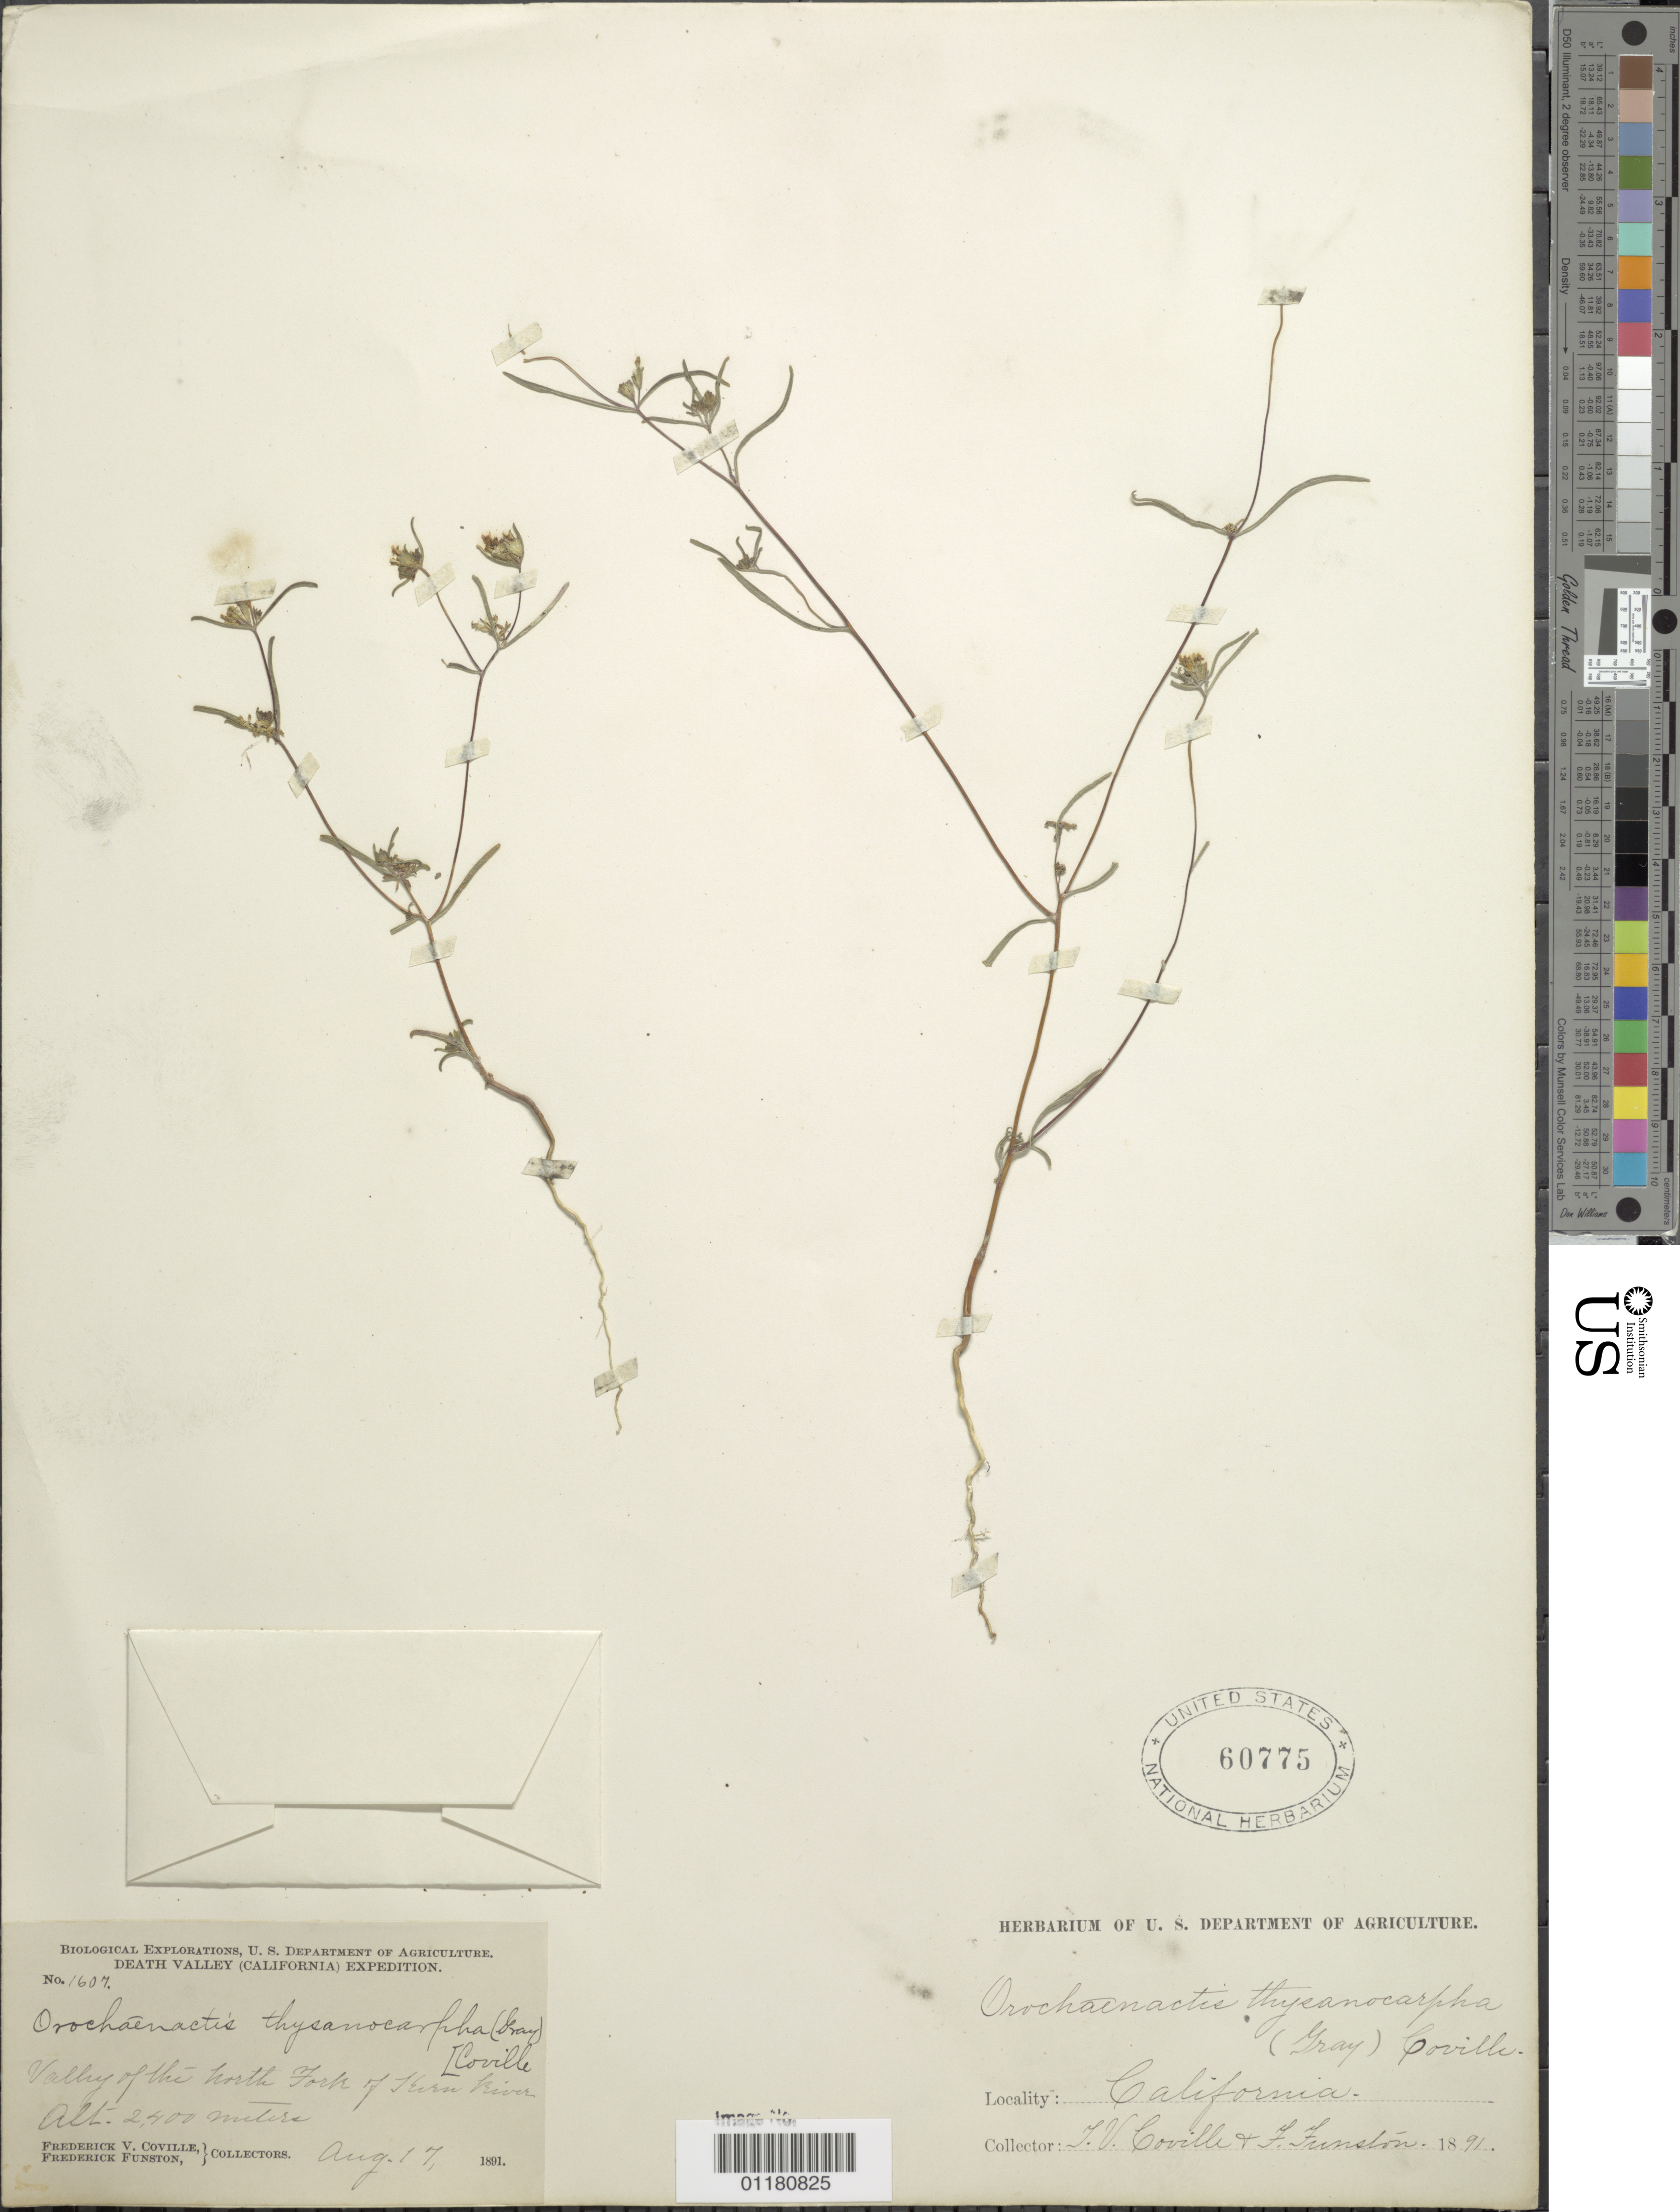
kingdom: Plantae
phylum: Tracheophyta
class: Magnoliopsida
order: Asterales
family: Asteraceae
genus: Orochaenactis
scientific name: Orochaenactis thysanocarpha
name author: (A. Gray) Coville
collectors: F. V. Coville & F. Funston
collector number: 1607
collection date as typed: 17 Aug 1891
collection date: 1891-08-17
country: United States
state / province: California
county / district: Tulare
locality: Valley of the north Fork of Kern River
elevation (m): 2400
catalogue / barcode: US 60775